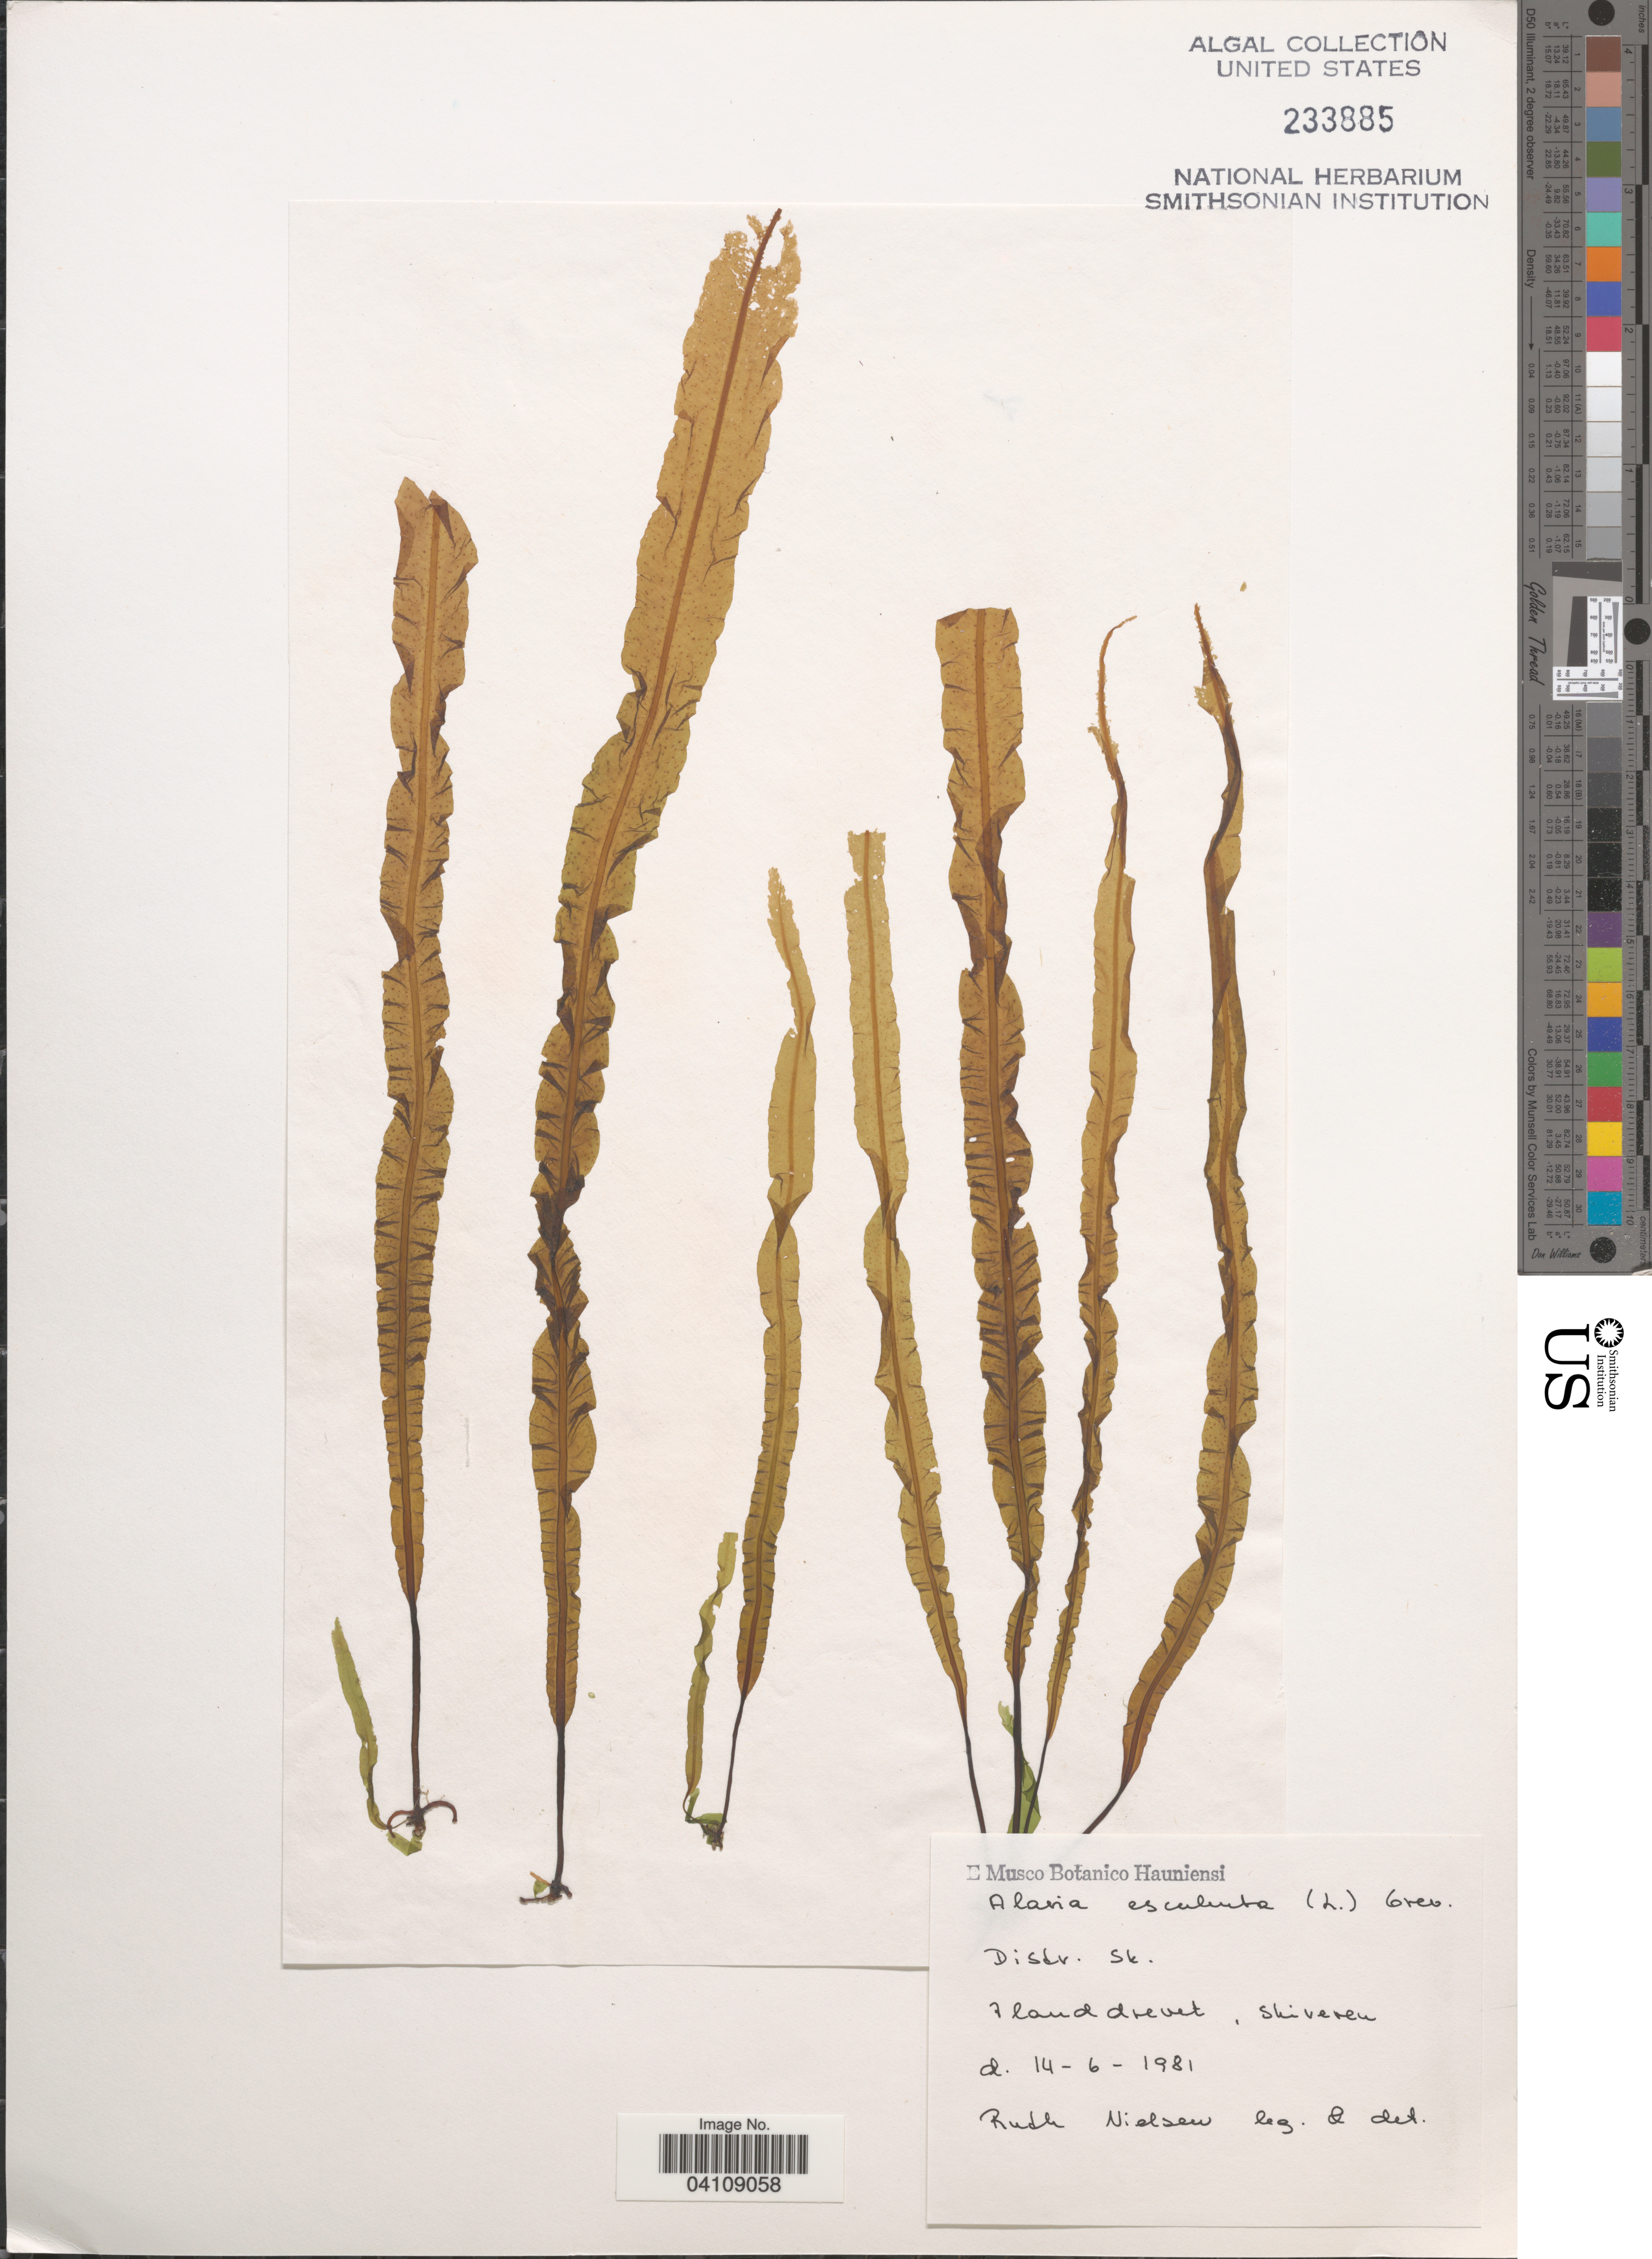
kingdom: Chromista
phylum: Ochrophyta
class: Phaeophyceae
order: Laminariales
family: Alariaceae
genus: Alaria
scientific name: Alaria esculenta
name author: (L.) Greville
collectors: R. Nielsen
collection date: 1981-06-14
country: Denmark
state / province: Nordjylland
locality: Distr. Sk. Ilanddrevet, Skiveren.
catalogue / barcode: US 233885